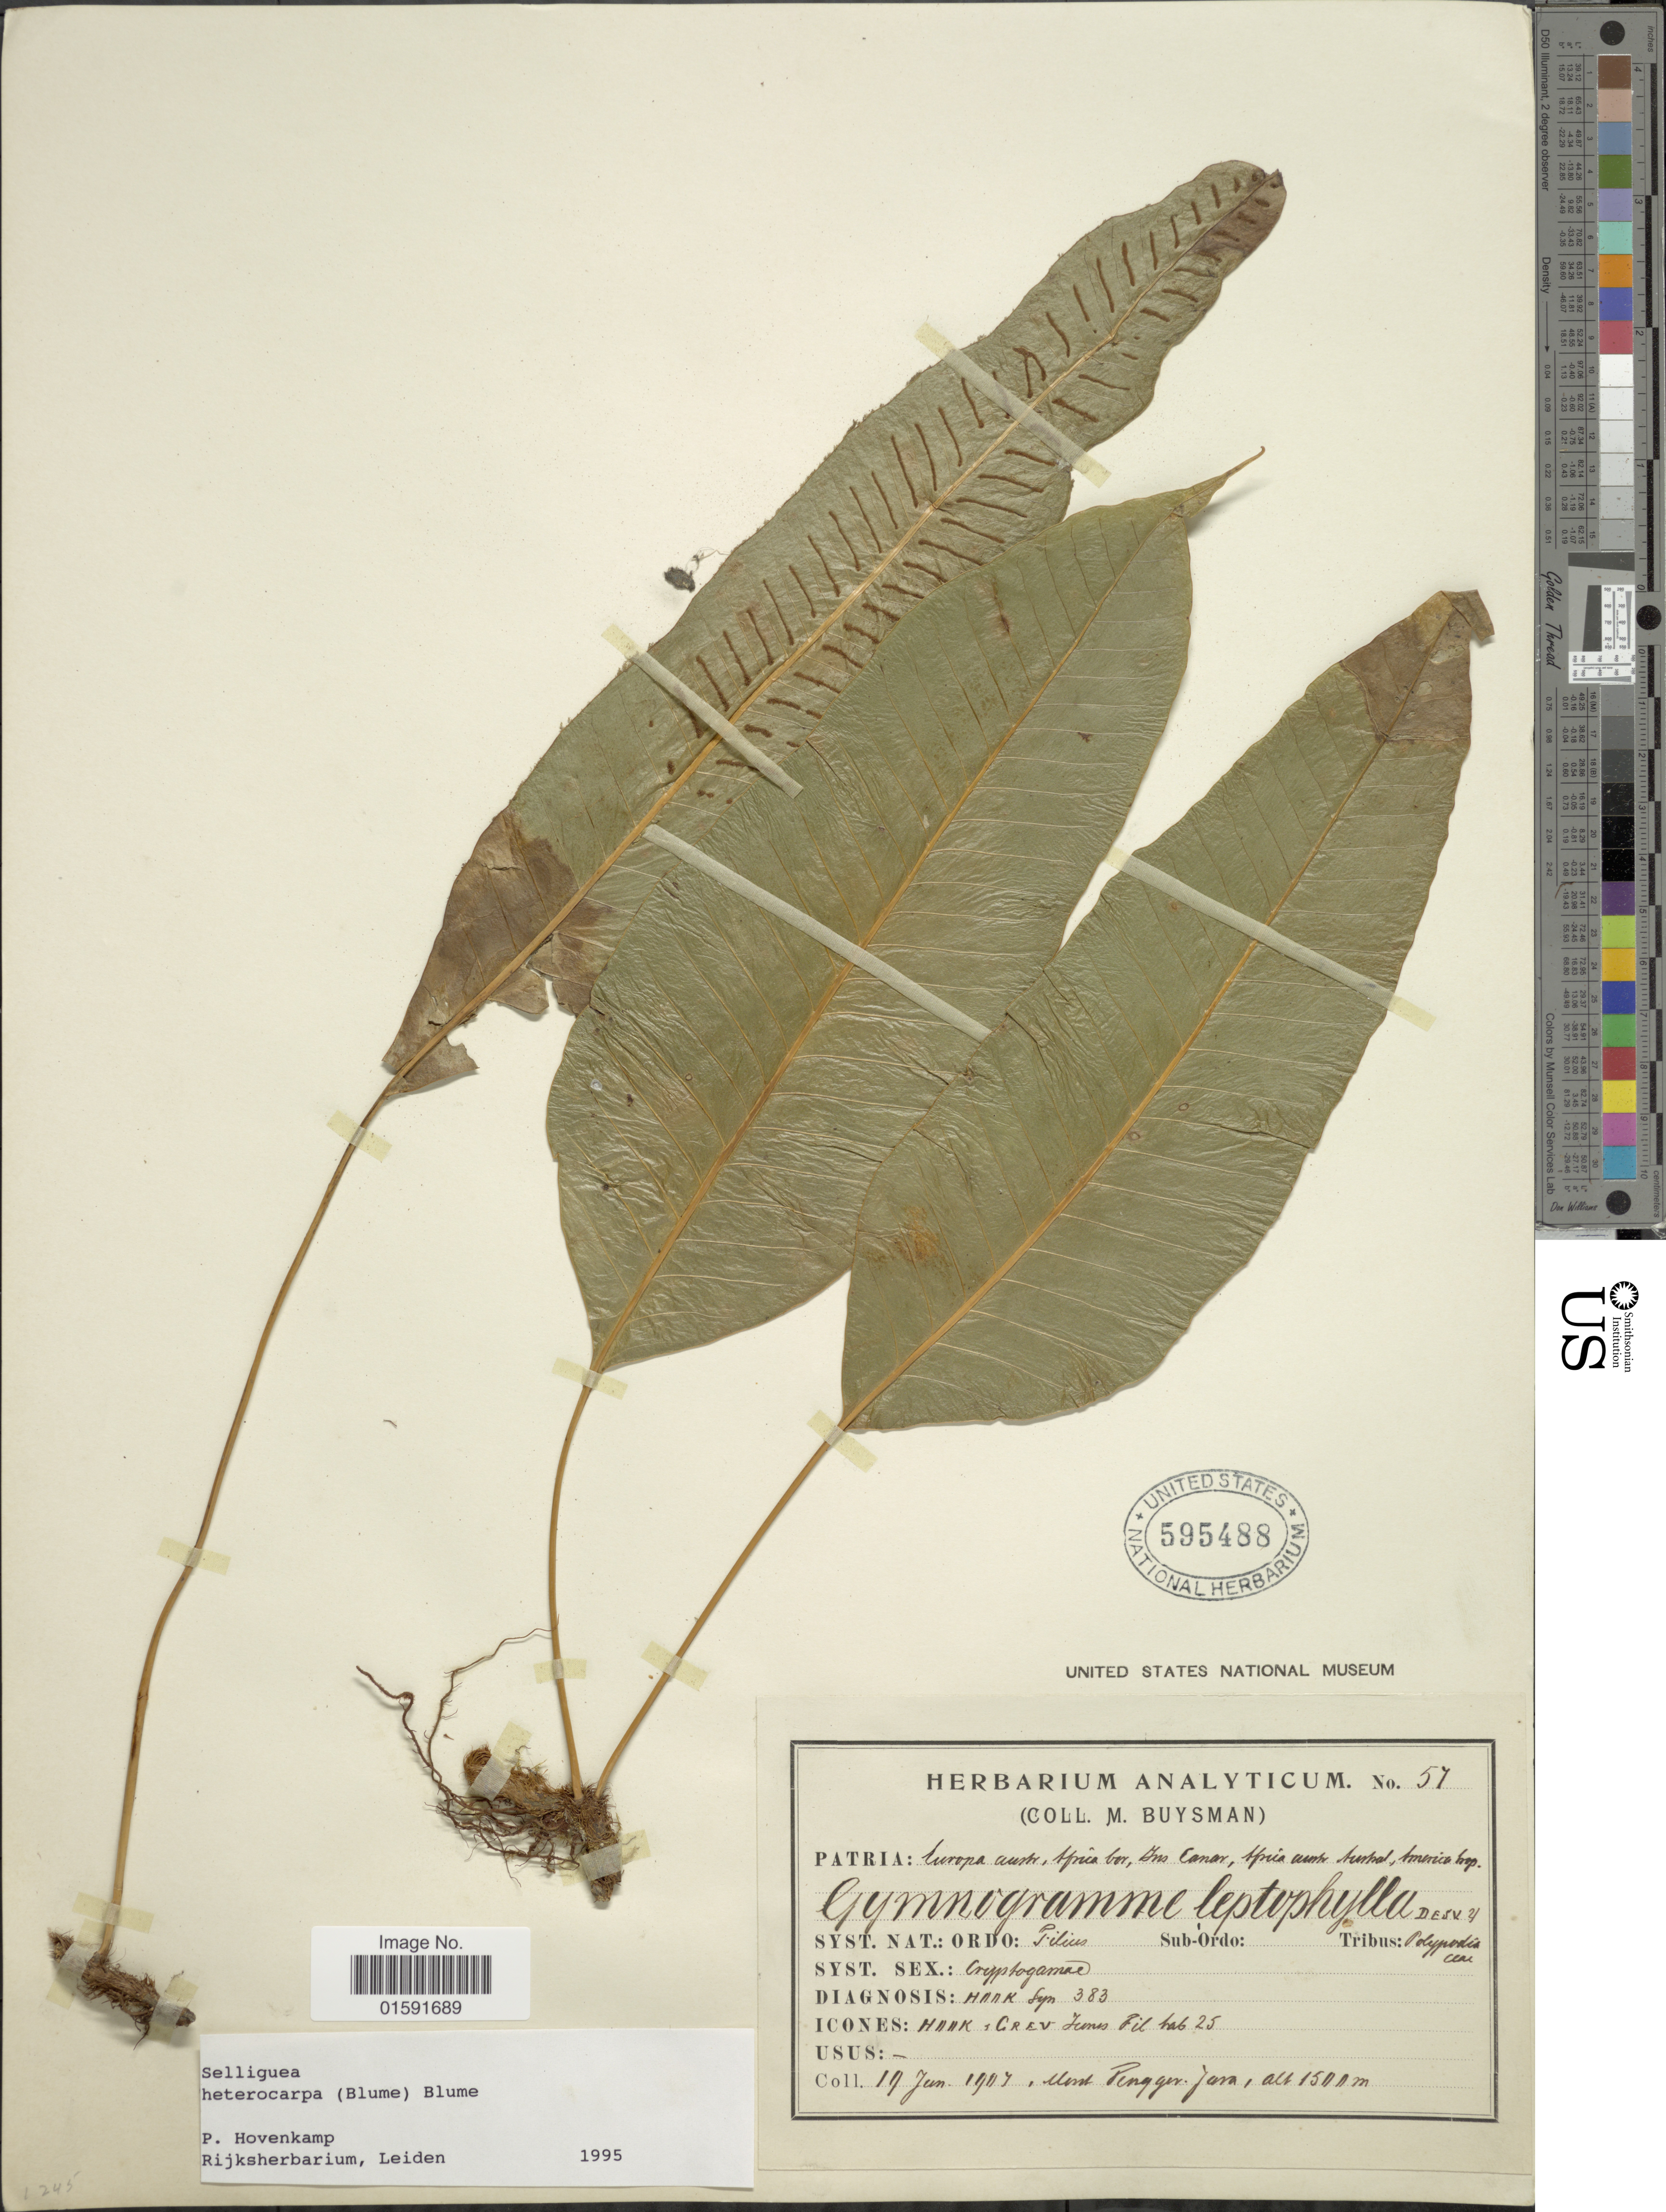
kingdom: Plantae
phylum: Tracheophyta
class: Polypodiopsida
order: Polypodiales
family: Polypodiaceae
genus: Selliguea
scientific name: Selliguea heterocarpa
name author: (Blume) Blume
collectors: M. Buysman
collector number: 57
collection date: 1907-01-19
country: Indonesia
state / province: Java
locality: Monts Tengger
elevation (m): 1500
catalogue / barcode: US 595488